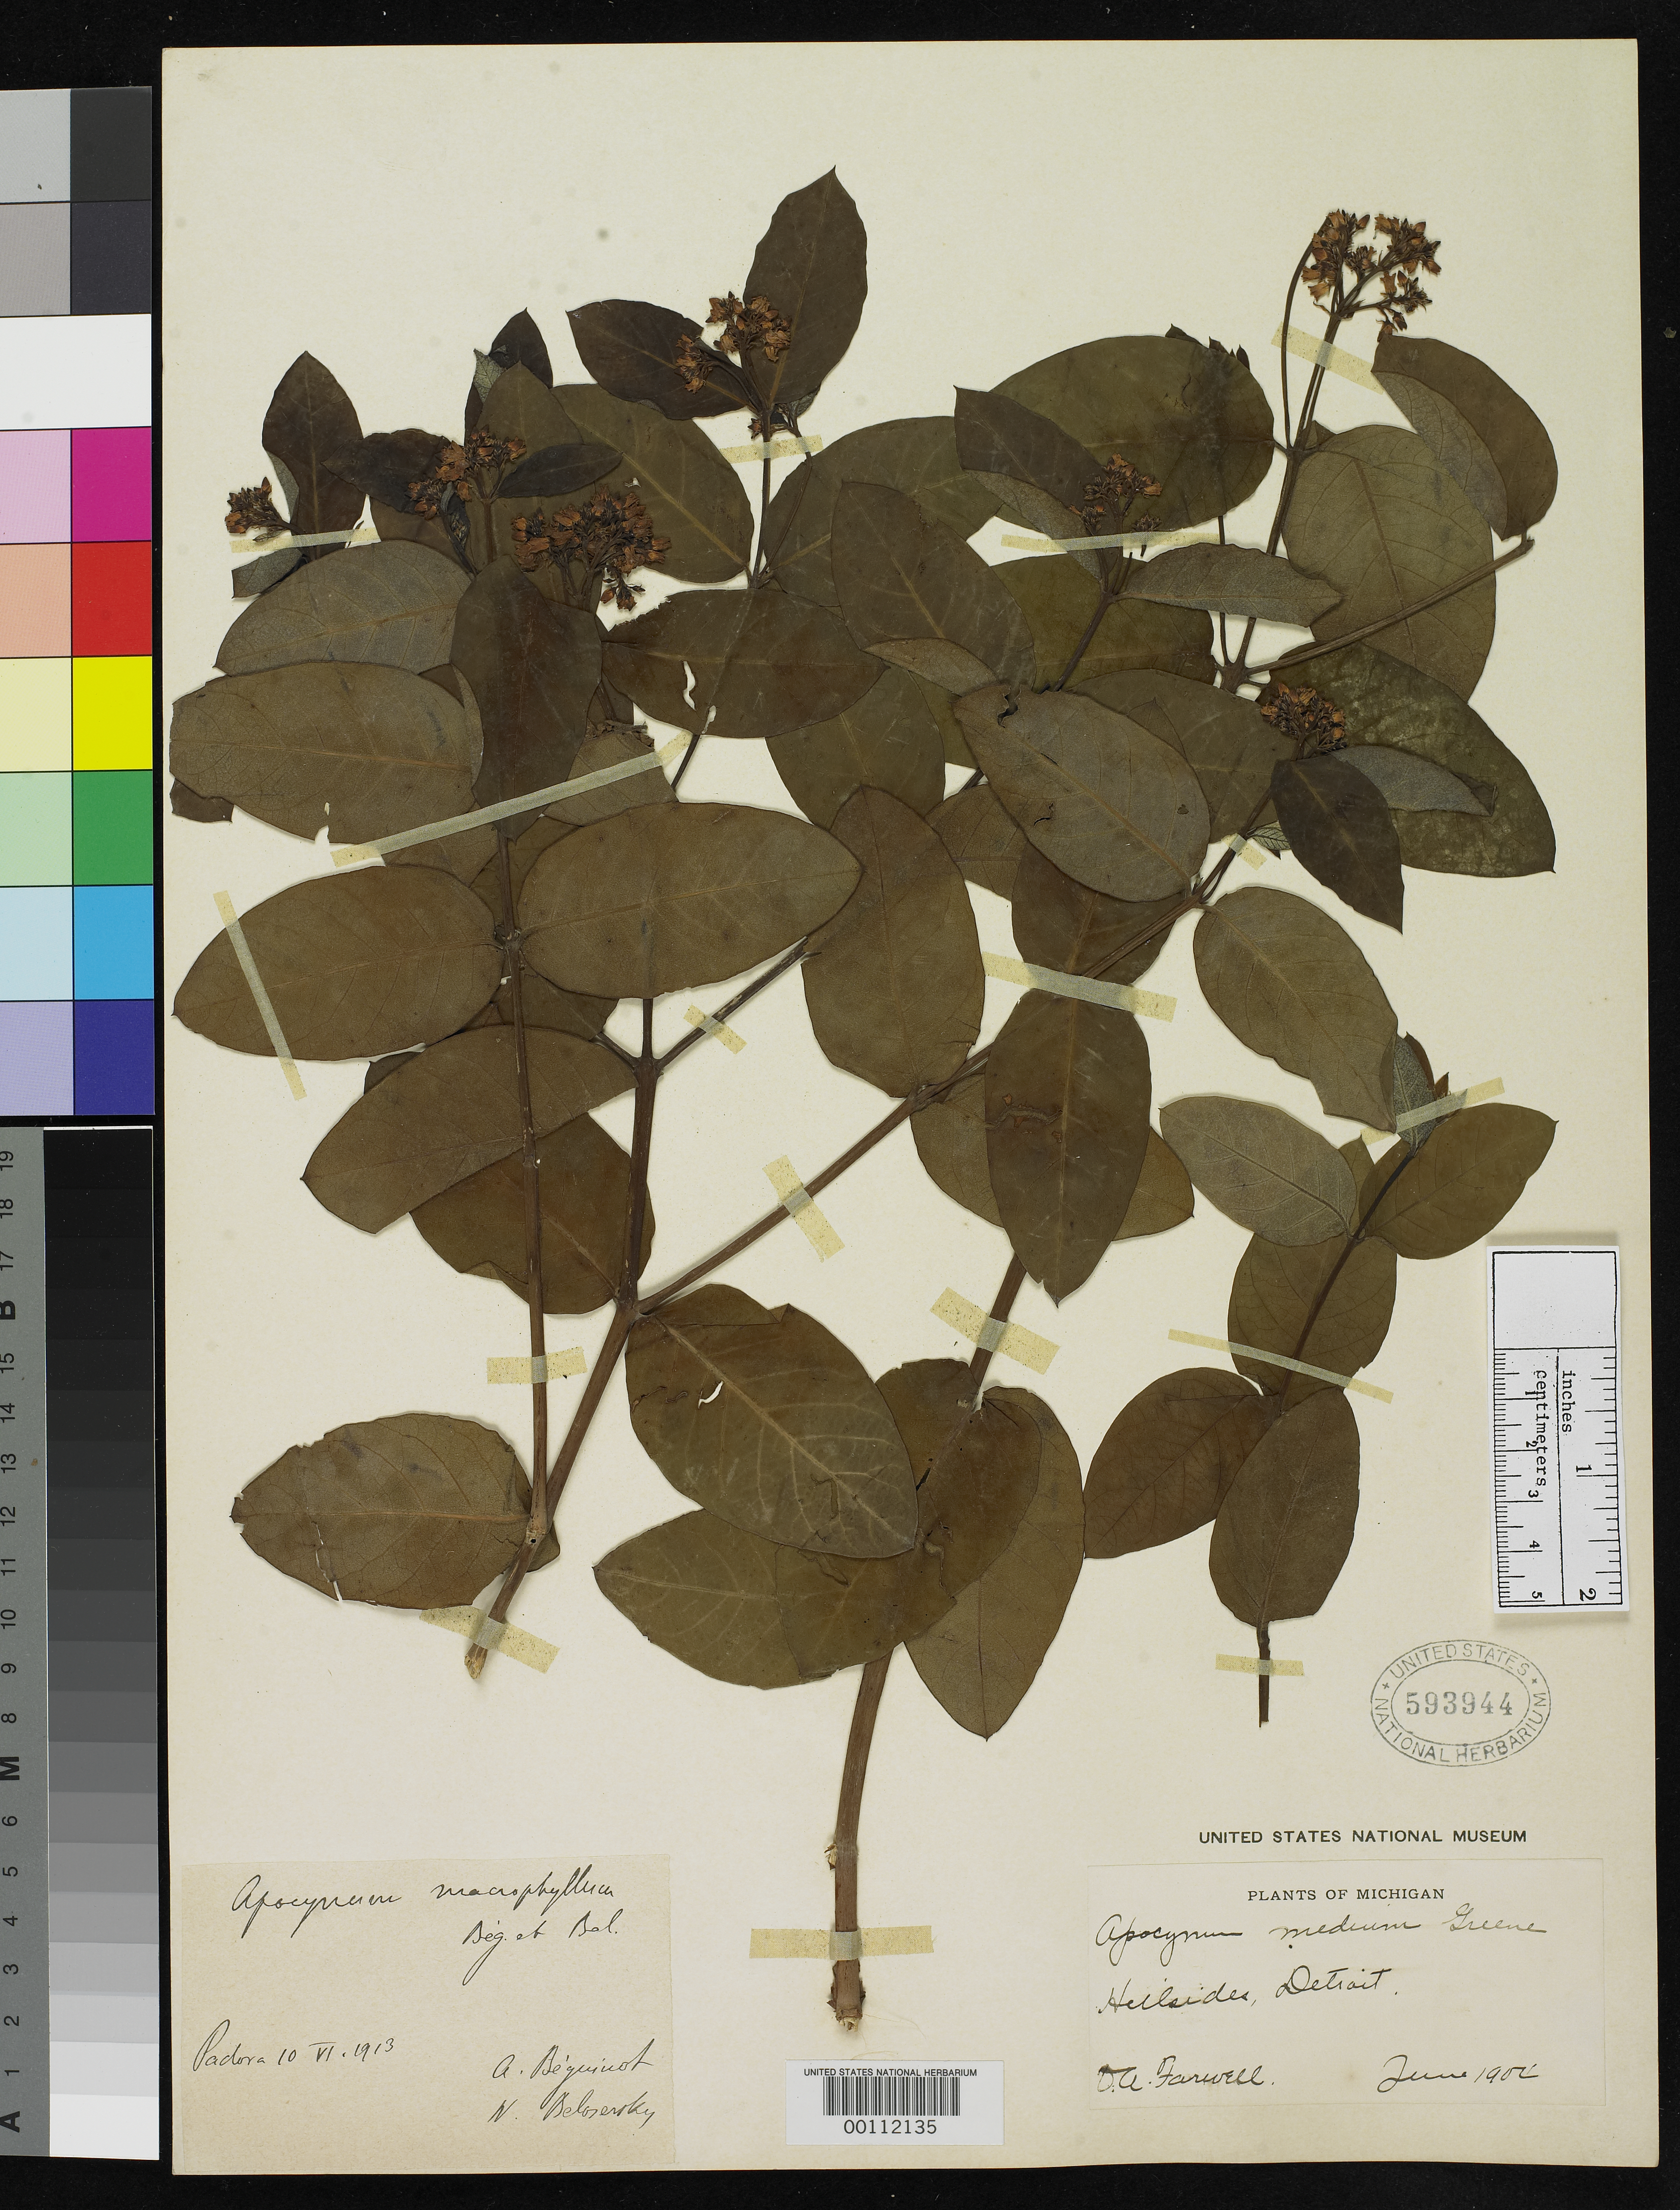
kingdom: Plantae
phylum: Tracheophyta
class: Magnoliopsida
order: Gentianales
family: Apocynaceae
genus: Apocynum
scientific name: Apocynum macrophyllum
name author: Bég. & Belosersky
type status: Type Collection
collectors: O. Farwell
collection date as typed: Jun 1904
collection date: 1904-06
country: United States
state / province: Michigan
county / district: Wayne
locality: Detroit.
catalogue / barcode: US 593944